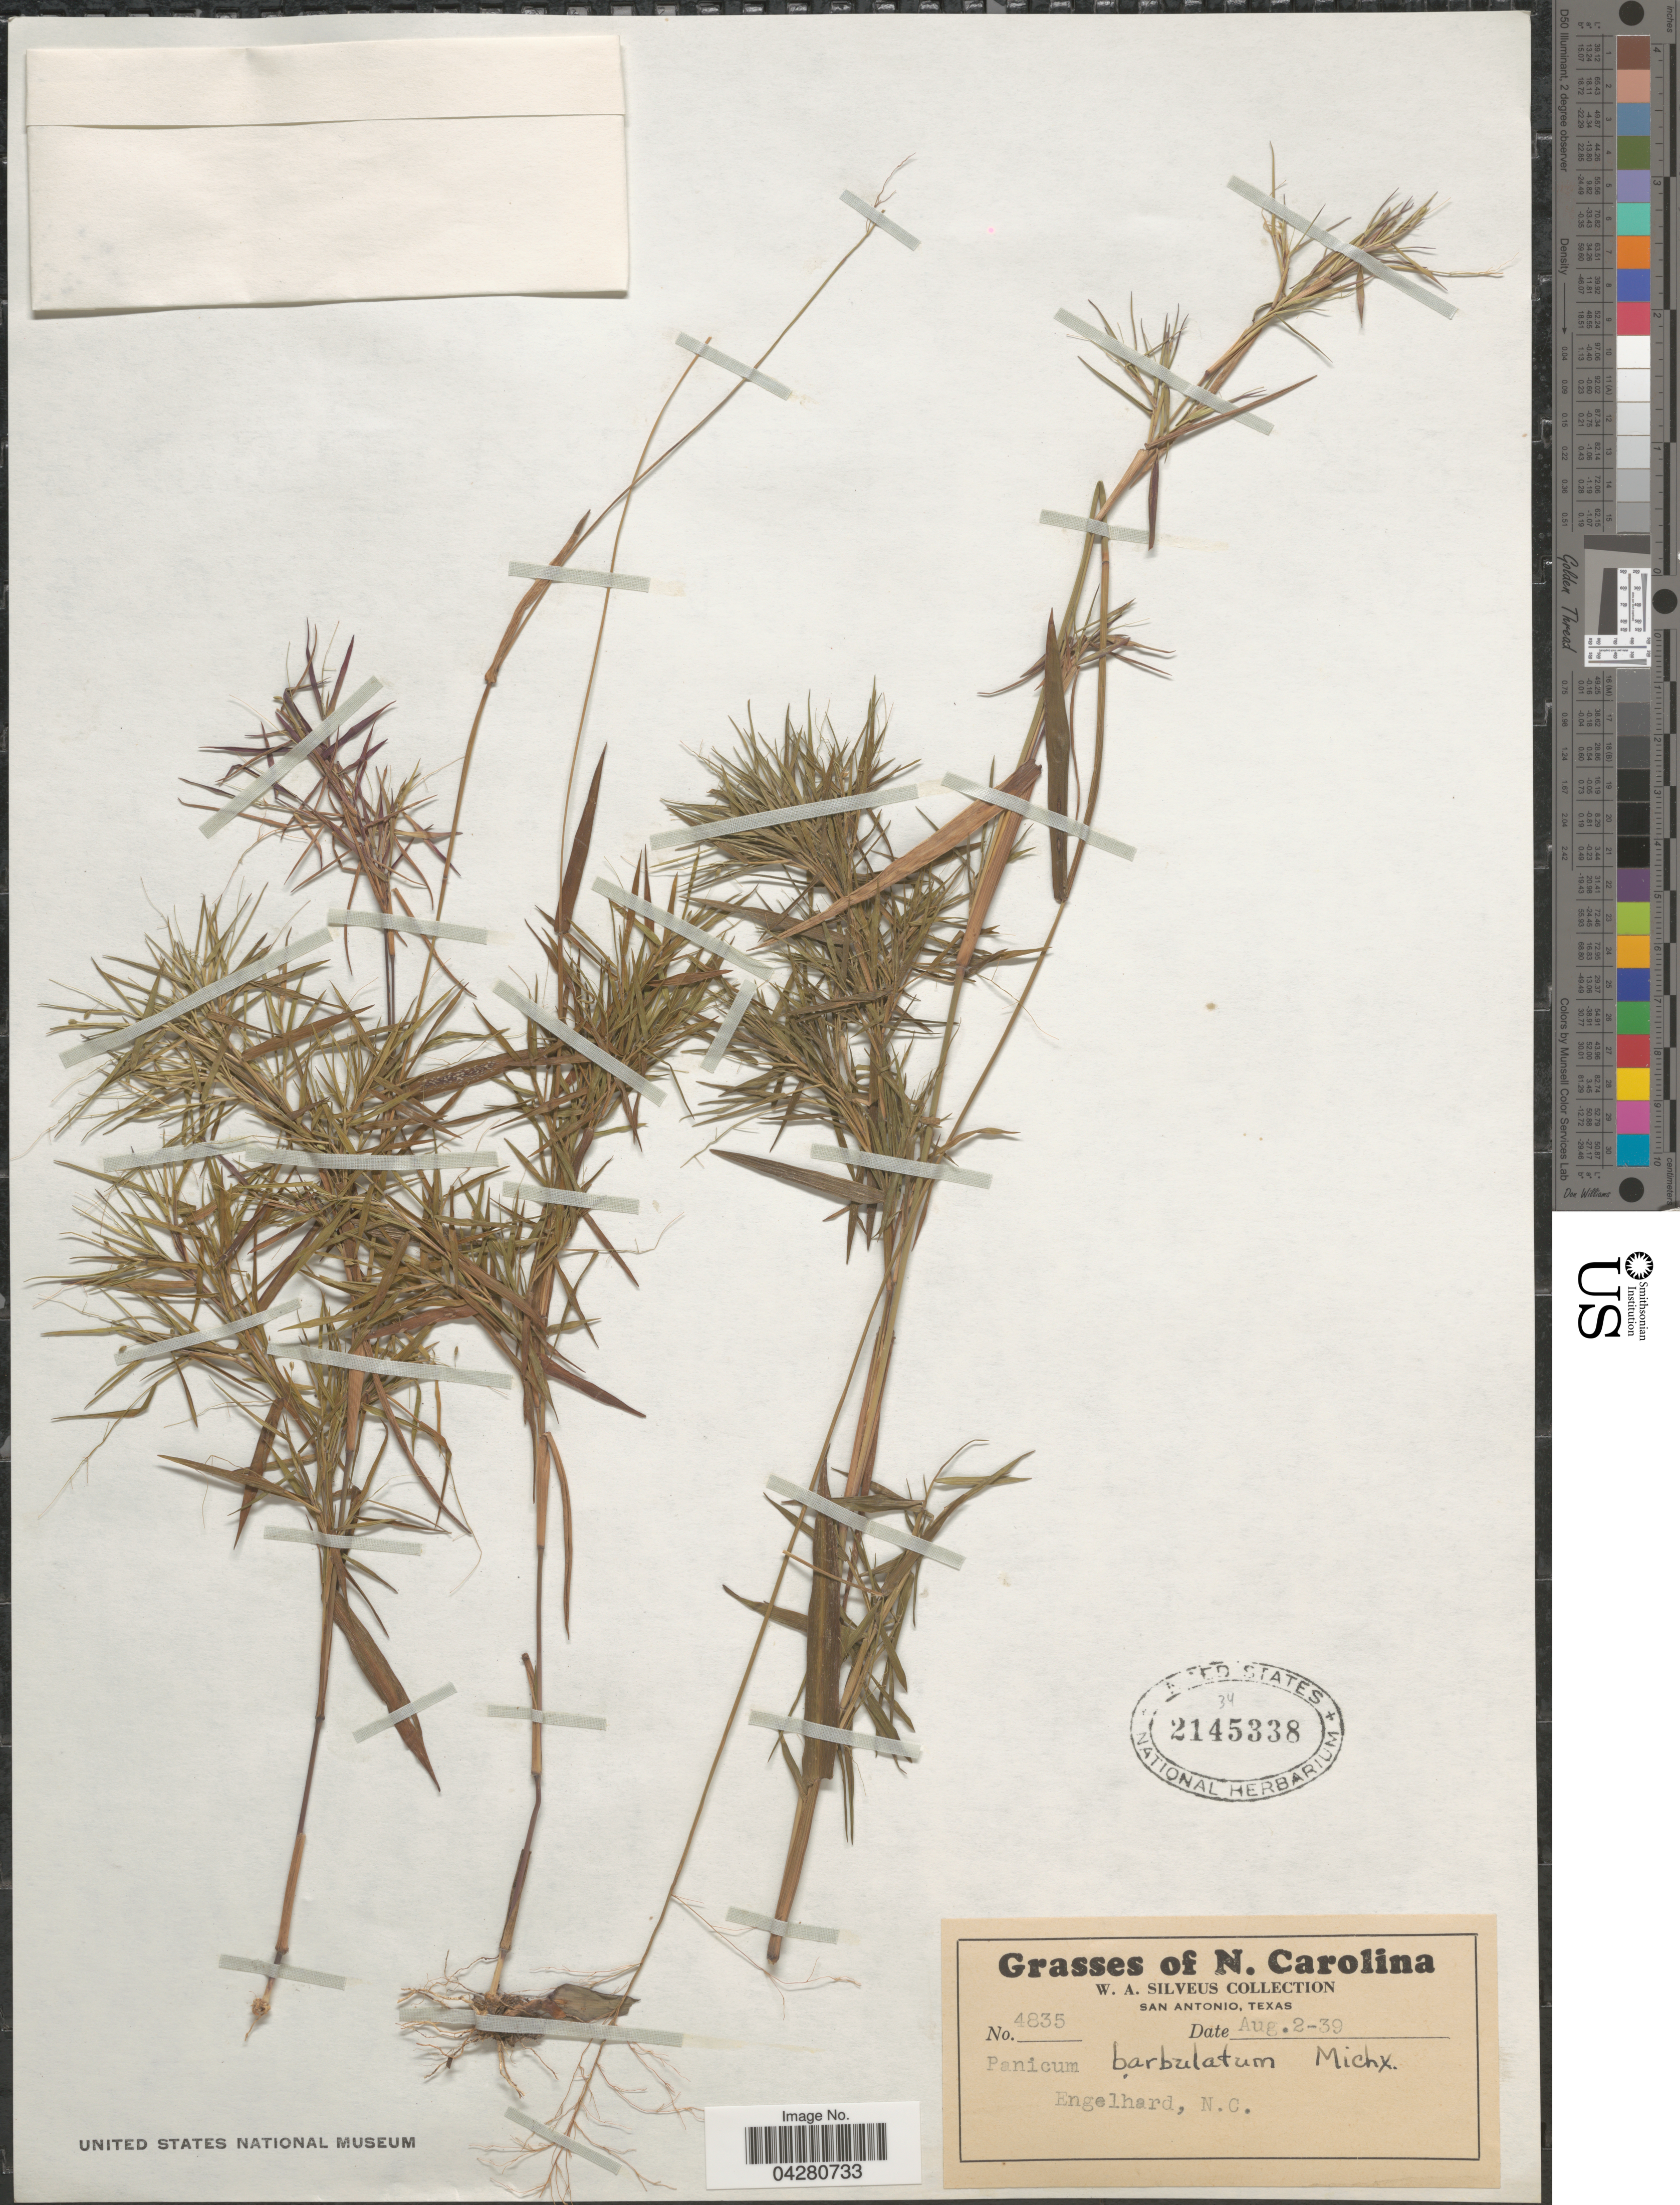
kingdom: Plantae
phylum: Tracheophyta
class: Liliopsida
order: Poales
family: Poaceae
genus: Dichanthelium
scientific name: Dichanthelium dichotomum var. dichotomum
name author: (L.) Gould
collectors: W. Silveus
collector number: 4835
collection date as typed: Transcribed d/m/y: 2/8/39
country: United States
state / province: North Carolina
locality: Engelhard.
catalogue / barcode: US 2145338